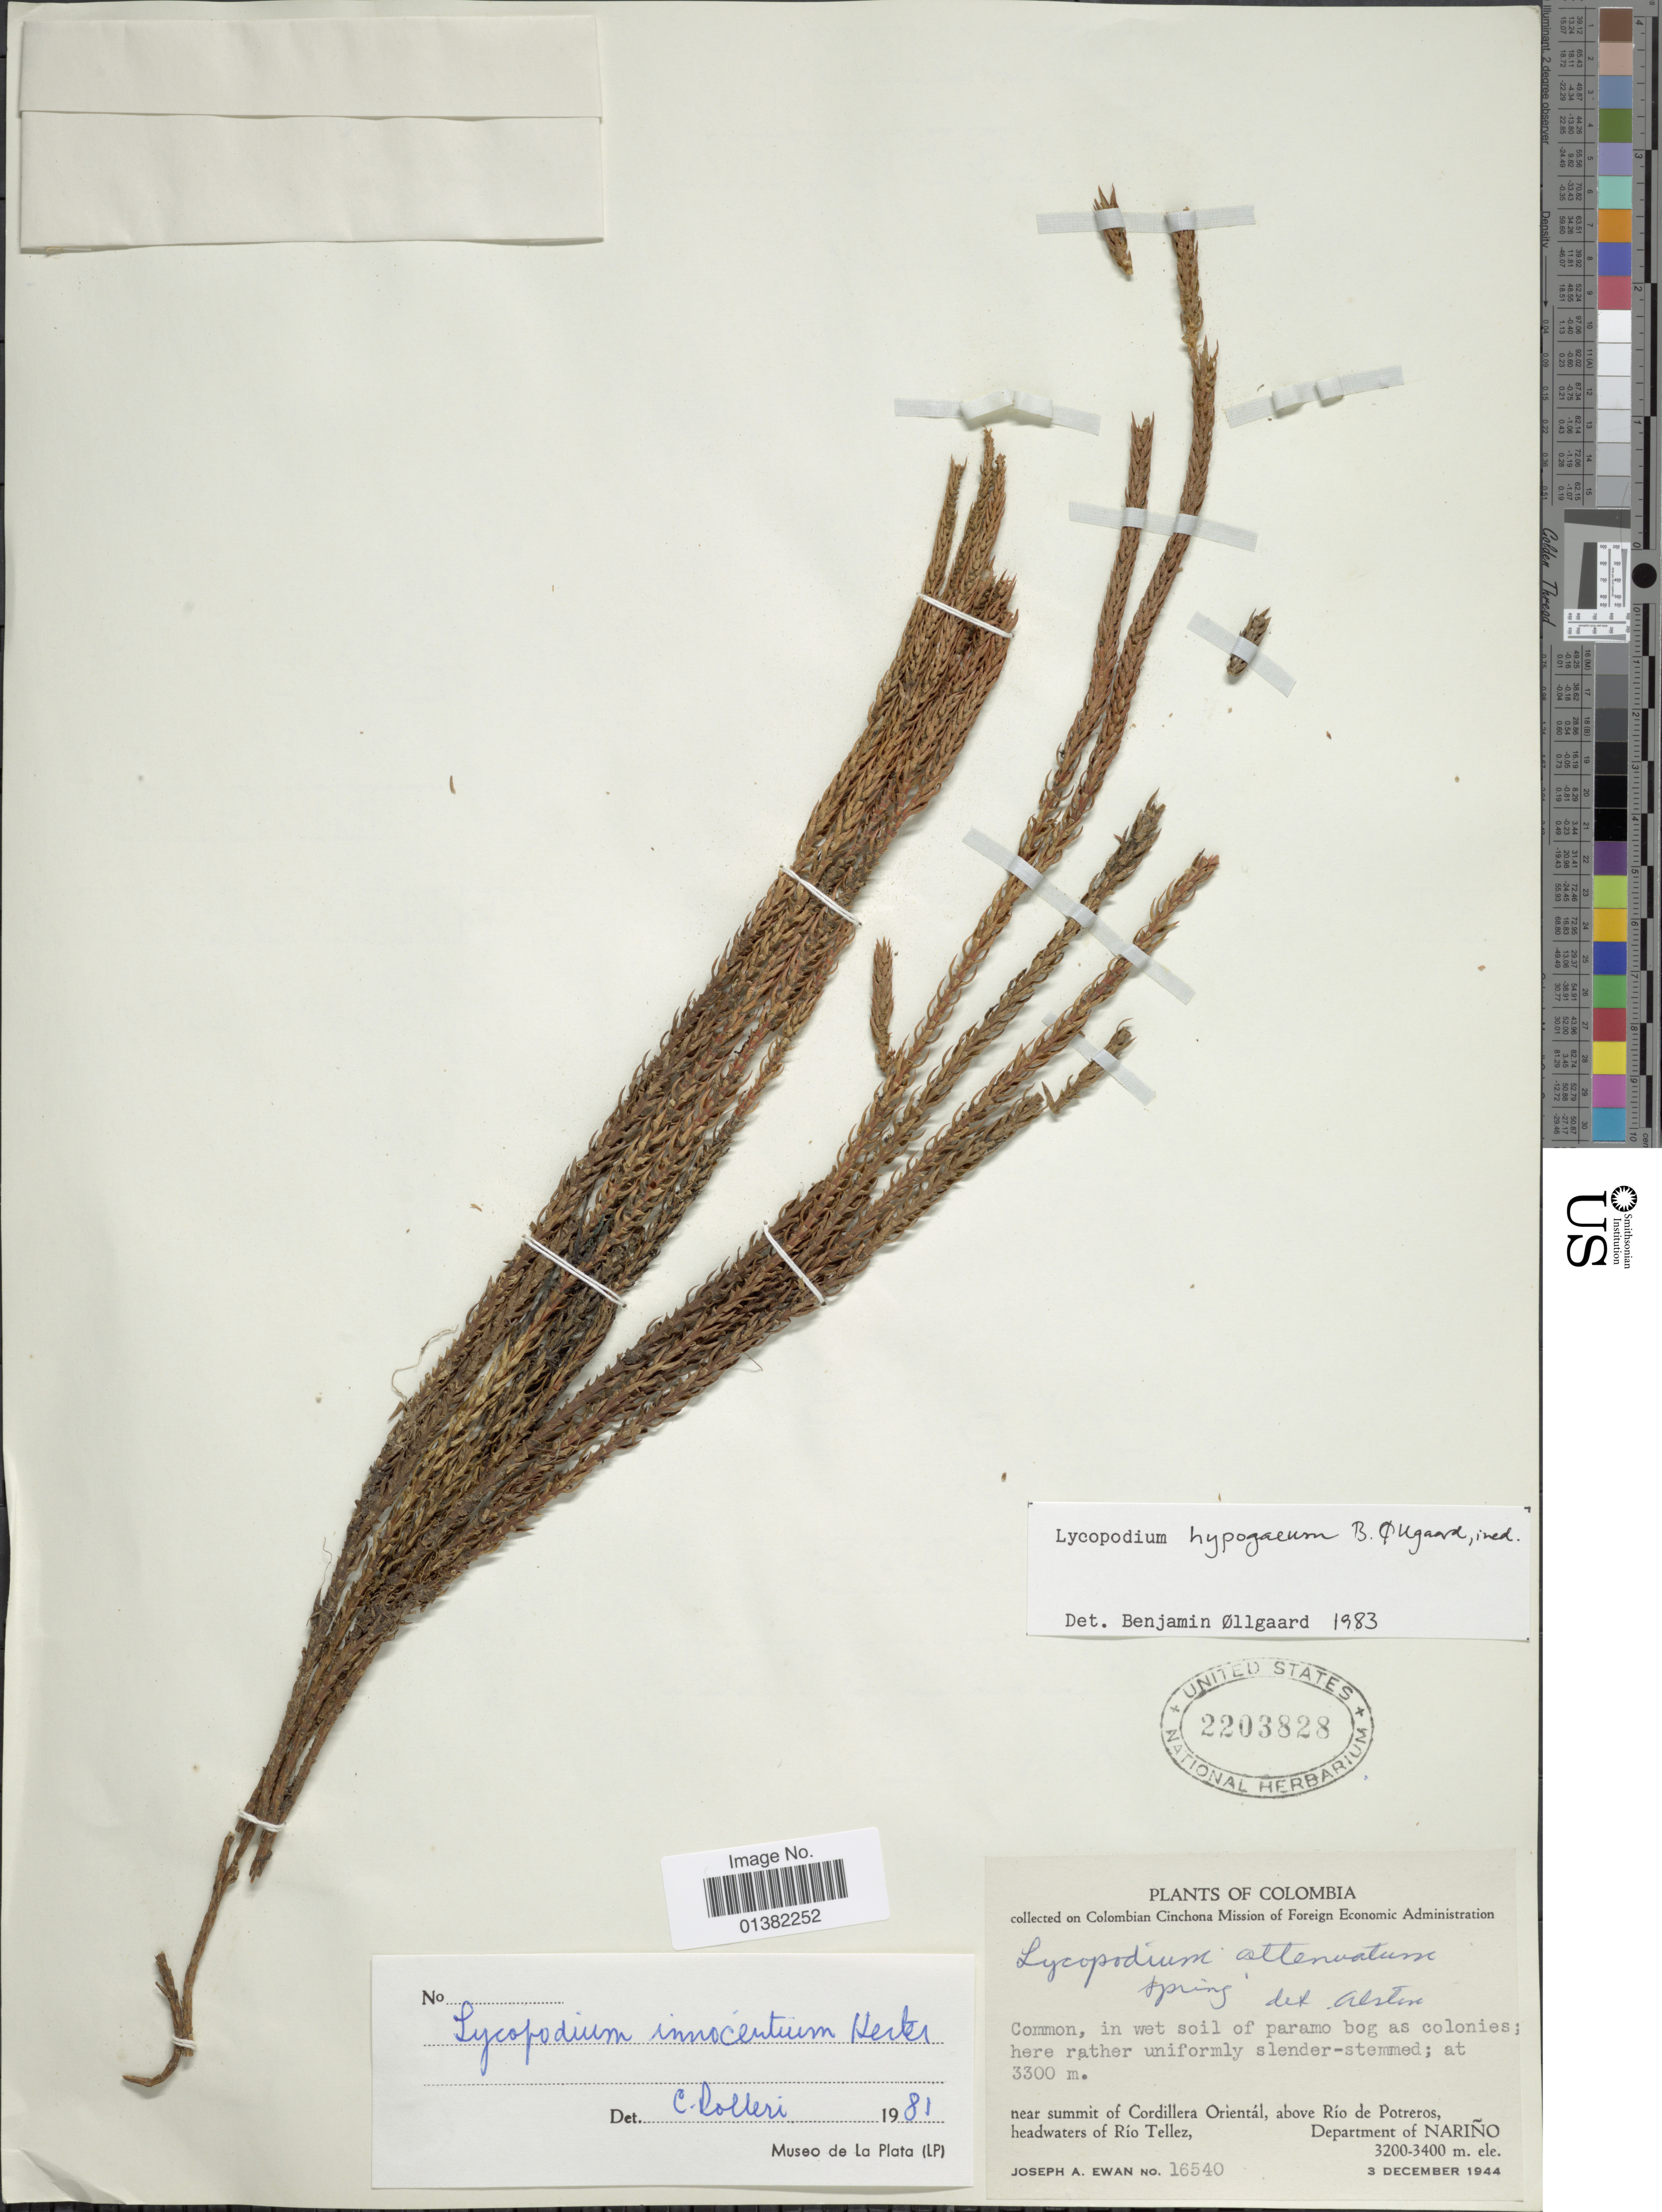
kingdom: Plantae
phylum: Tracheophyta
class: Lycopodiopsida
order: Lycopodiales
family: Lycopodiaceae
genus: Phlegmariurus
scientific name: Phlegmariurus hypogaeus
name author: (B. Øllg.) B. Øllg.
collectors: J. A. Ewan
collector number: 16540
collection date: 1944-12-03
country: Colombia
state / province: Nariño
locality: Near summit of Cordillera Orientá, above Río de Potreros, headwaters of Río Tellez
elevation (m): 3200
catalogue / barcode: US 2203828